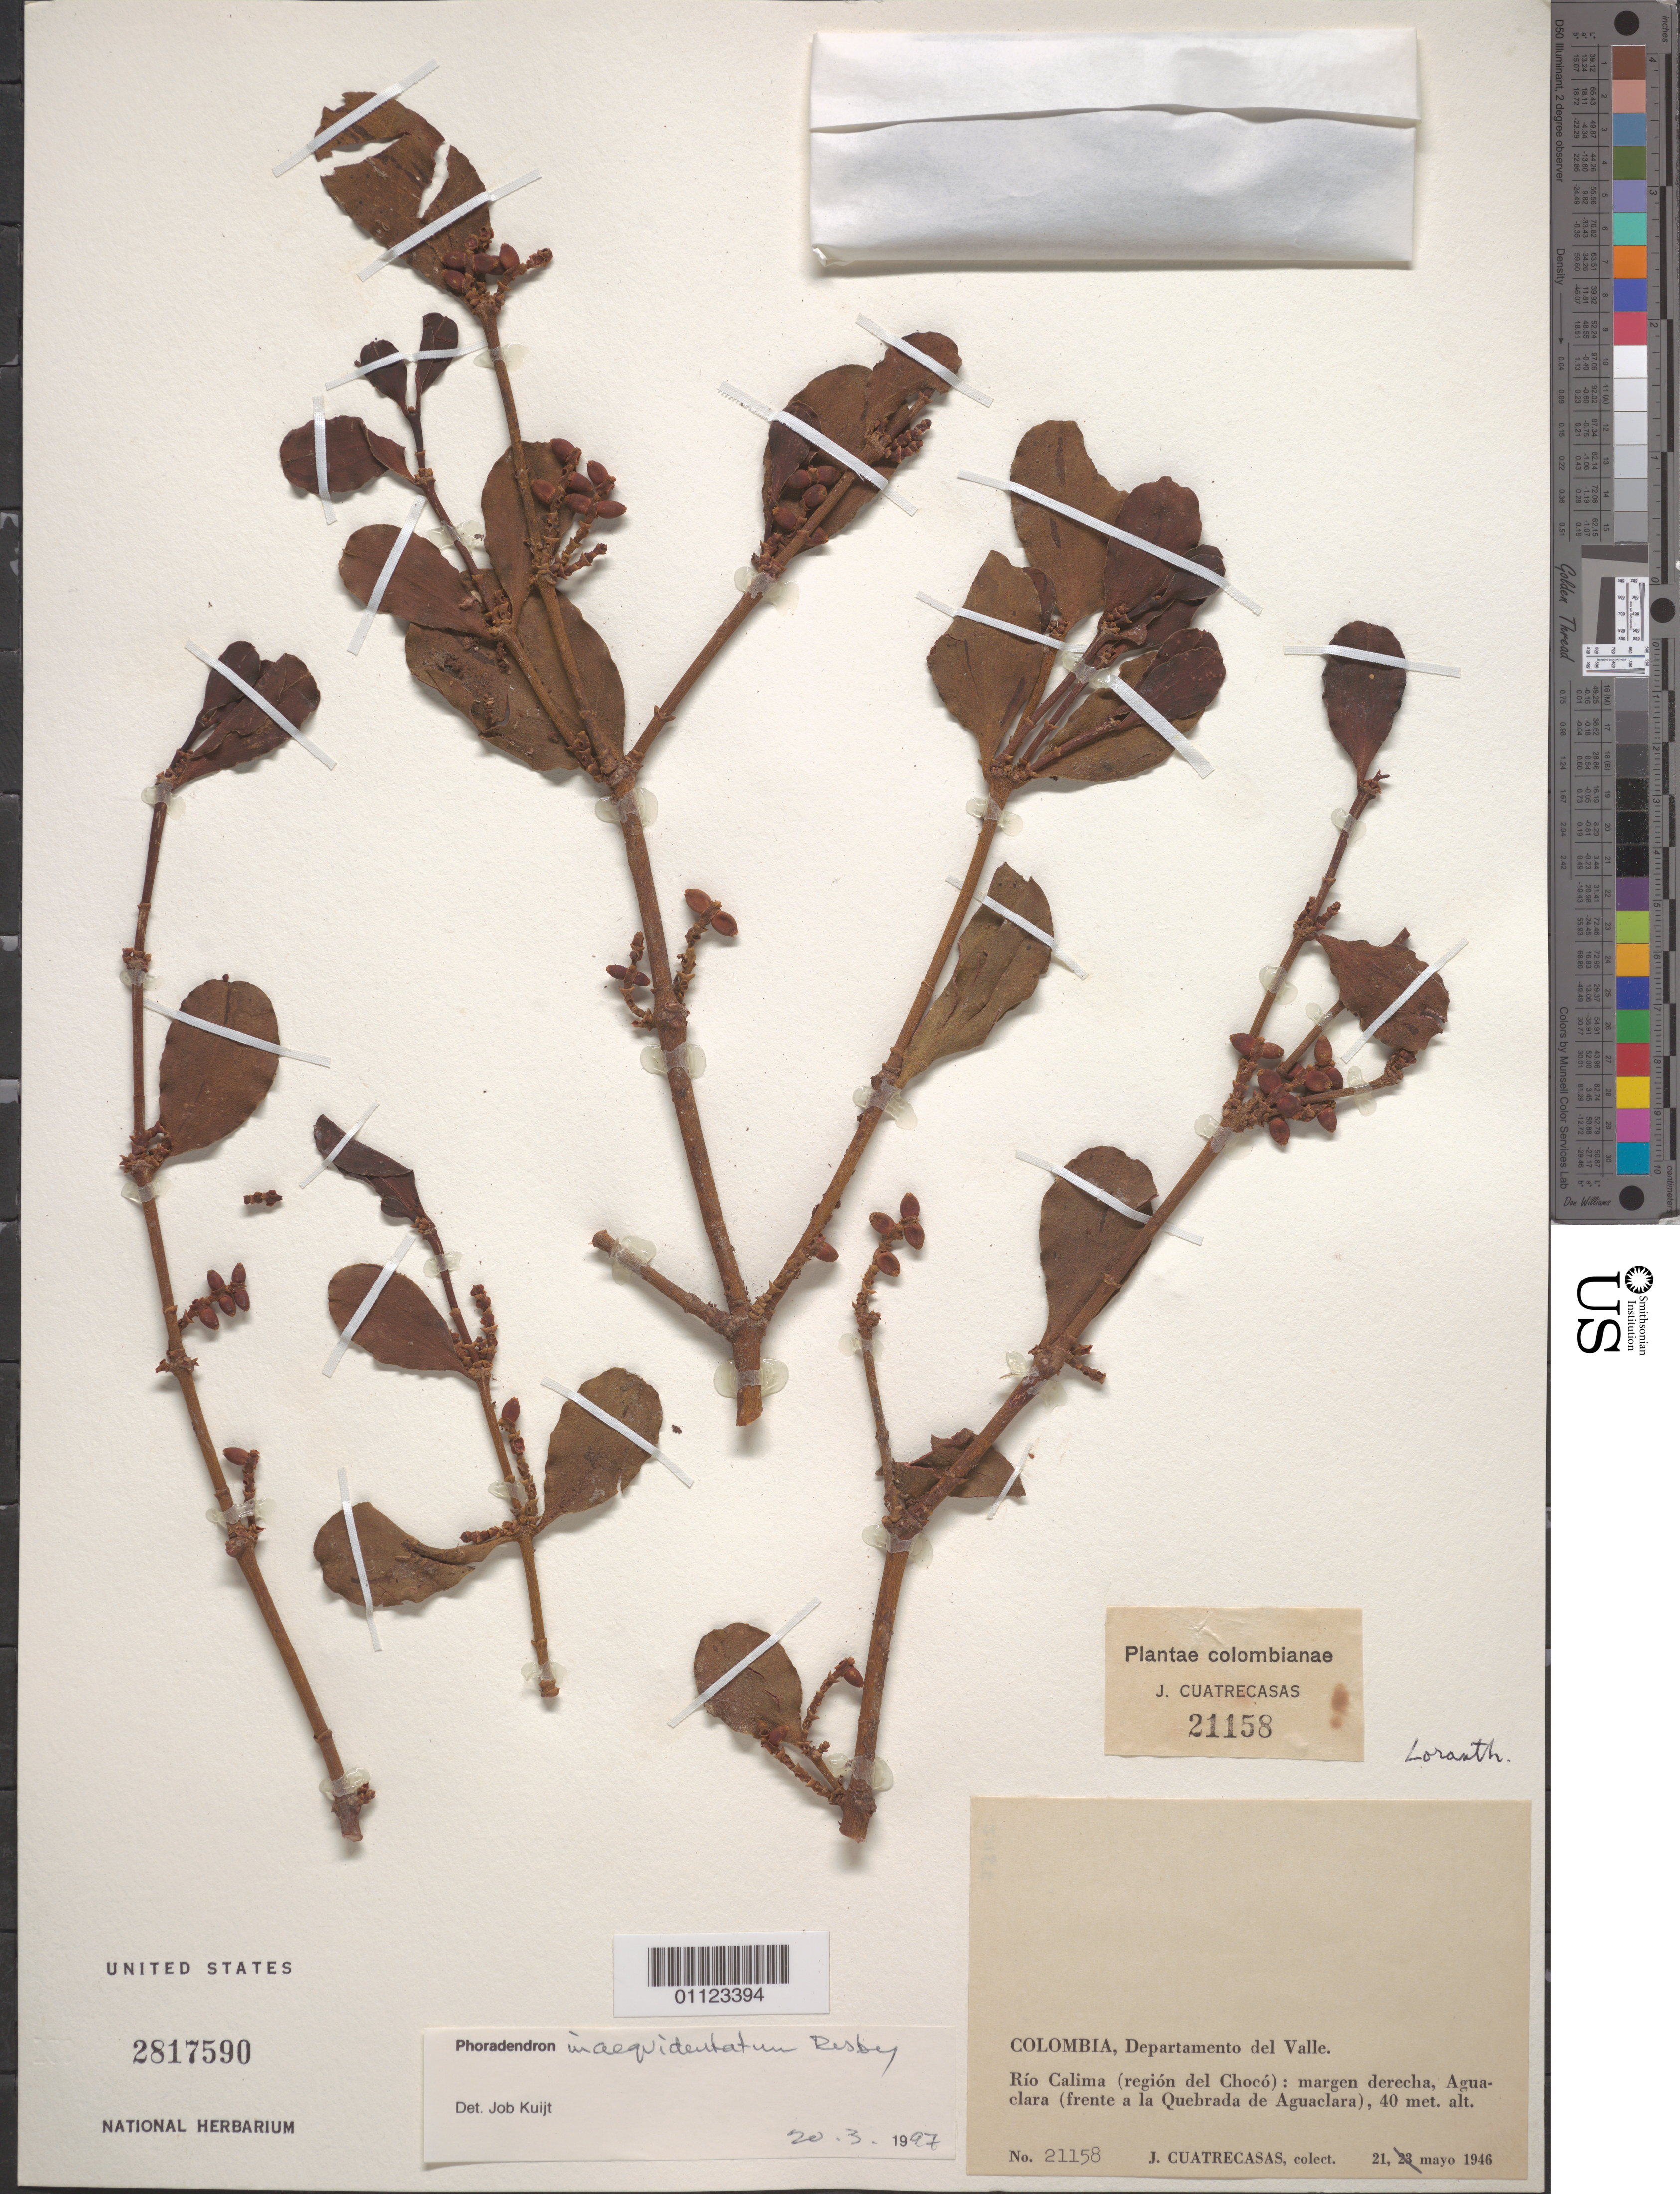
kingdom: Plantae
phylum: Tracheophyta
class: Magnoliopsida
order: Santalales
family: Viscaceae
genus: Phoradendron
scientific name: Phoradendron inaequidentatum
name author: Rusby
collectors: J. Cuatrecasas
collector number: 21158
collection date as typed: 21 May 1946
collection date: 1946-05-21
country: Colombia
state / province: Valle del Cauca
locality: Depart del Valle, Rio Calima (region del Choco); Margen Derecha, Aguaclara (frente a la Quebrada de Aguaclara)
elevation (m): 40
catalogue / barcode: US 2817590